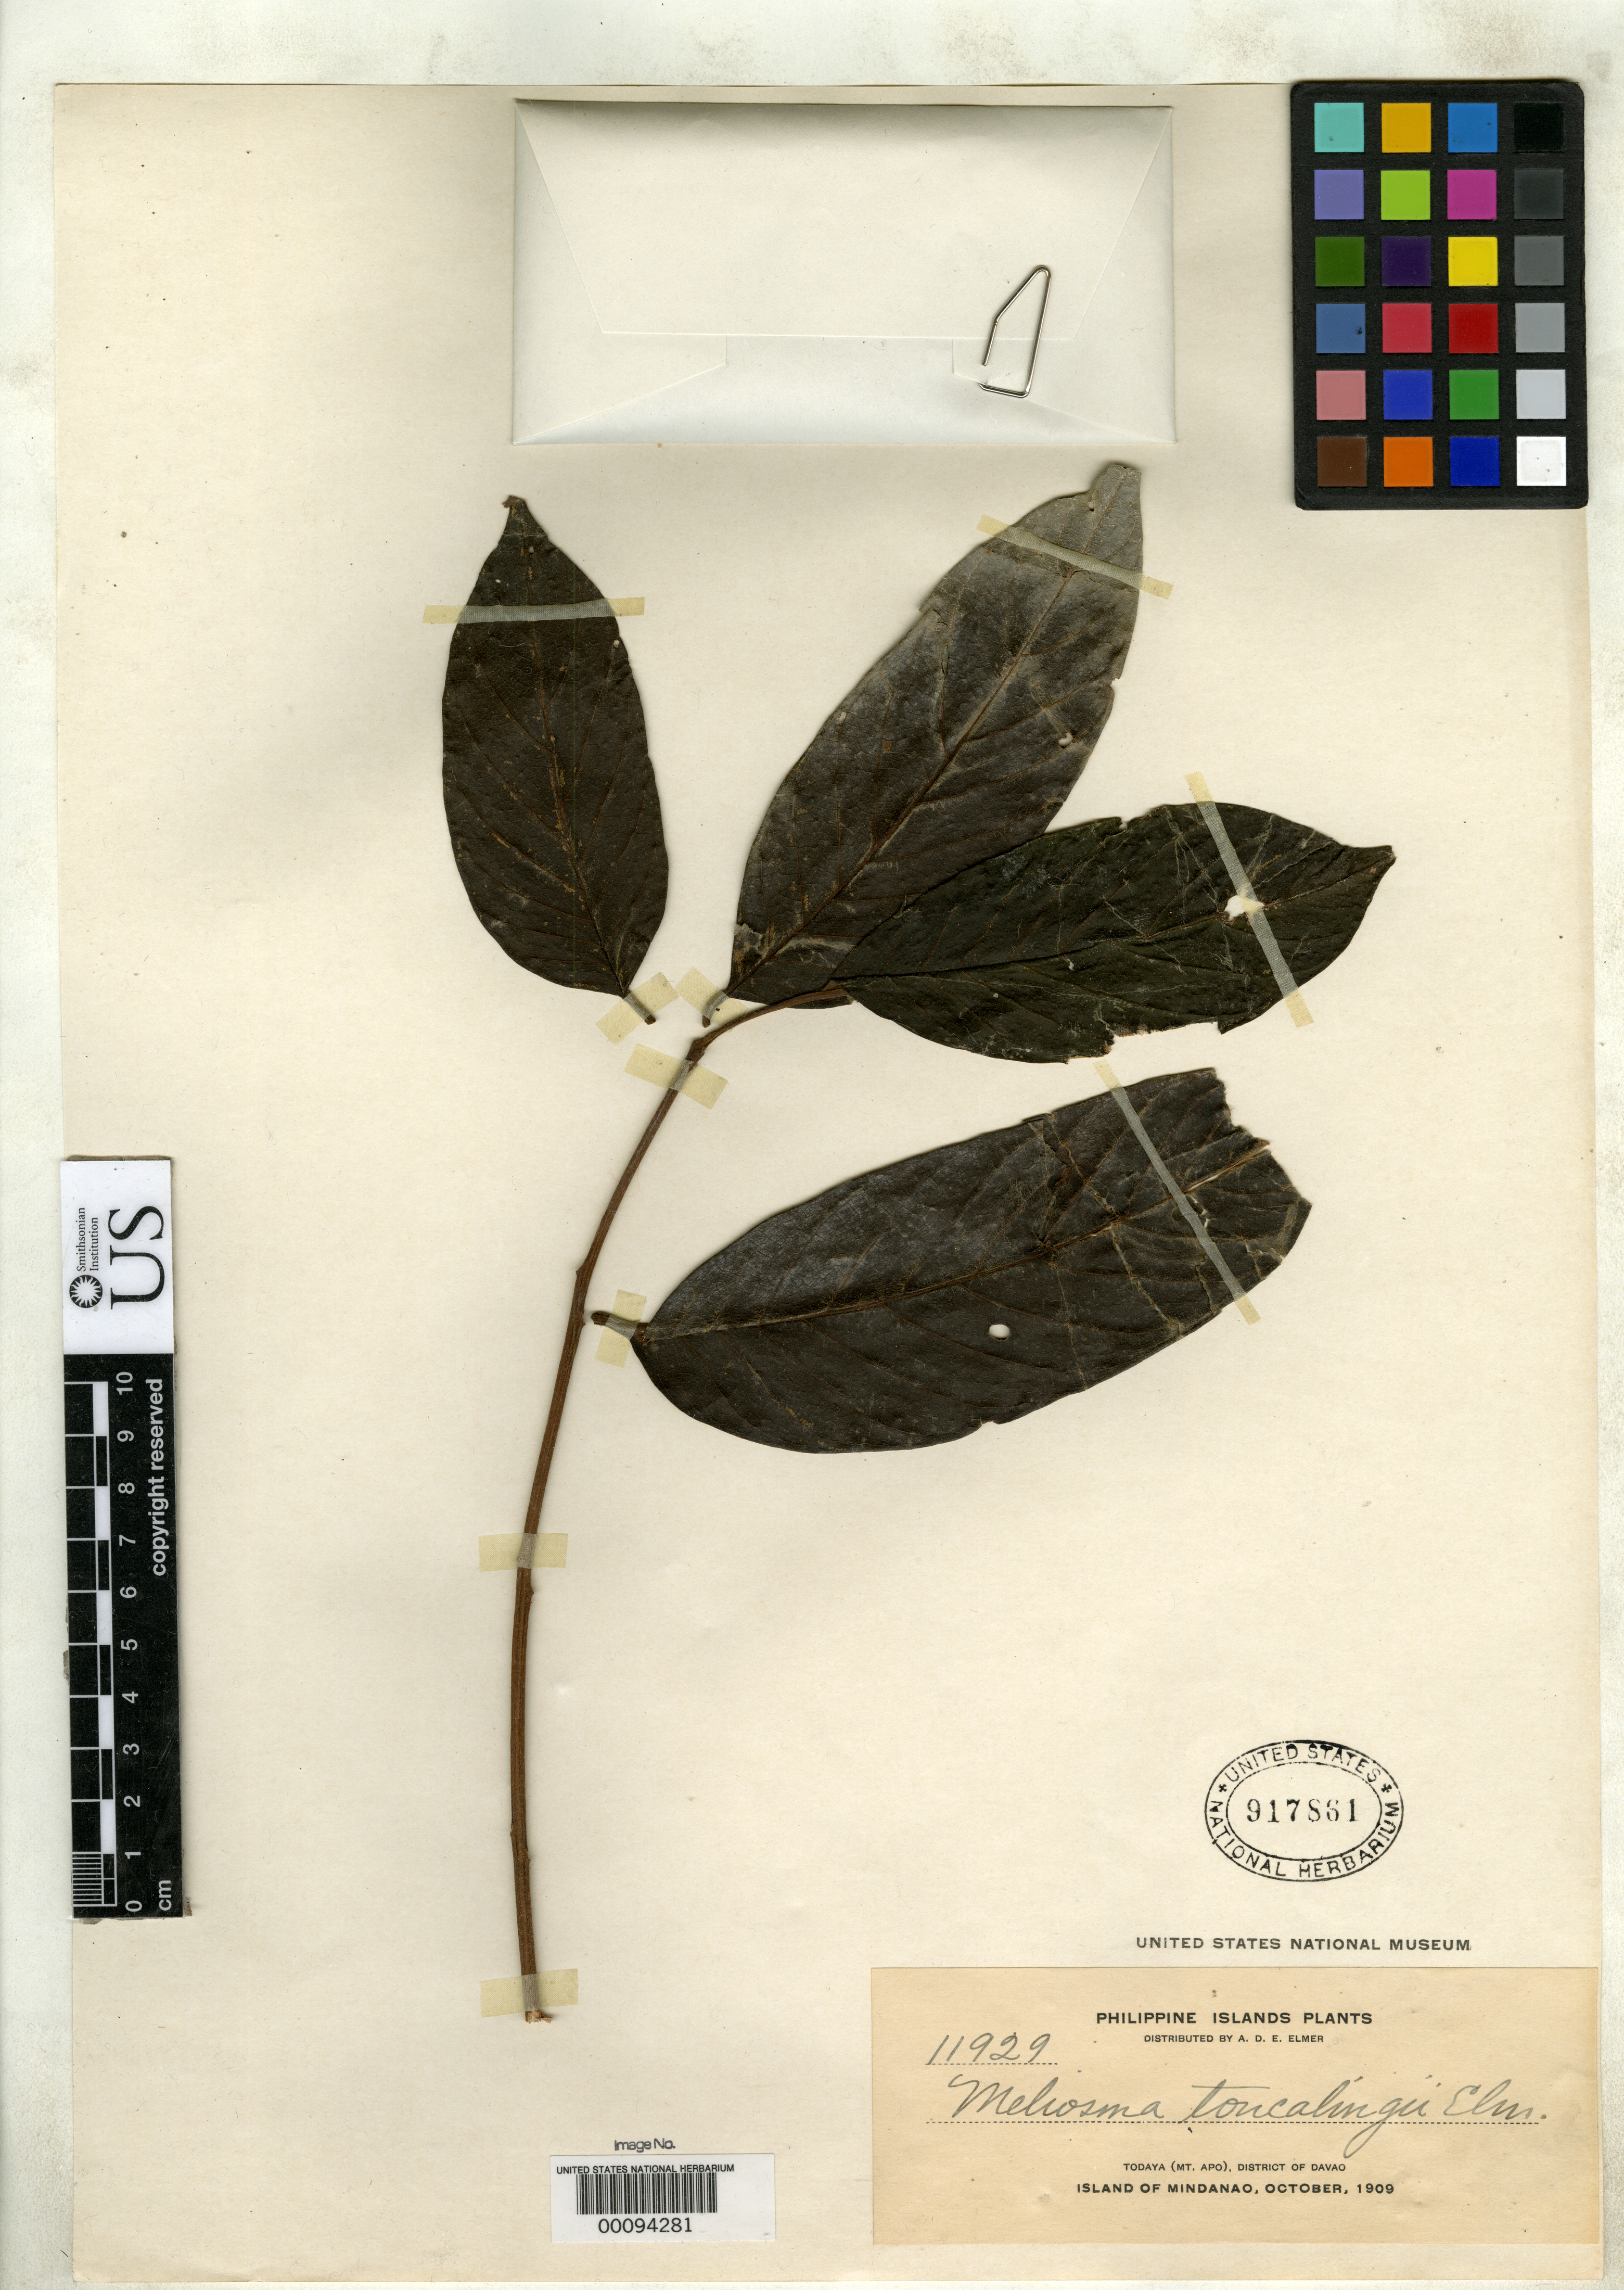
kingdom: Plantae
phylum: Tracheophyta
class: Magnoliopsida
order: Proteales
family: Sabiaceae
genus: Meliosma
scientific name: Meliosma tongcalingii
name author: Elmer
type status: Isotype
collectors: A. D. E. Elmer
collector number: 11929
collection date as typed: Oct 1909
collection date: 1909-10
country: Philippines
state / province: Davao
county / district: Davao del Sur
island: Mindanao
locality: Todaya, Mt. Apo.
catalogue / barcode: US 917861